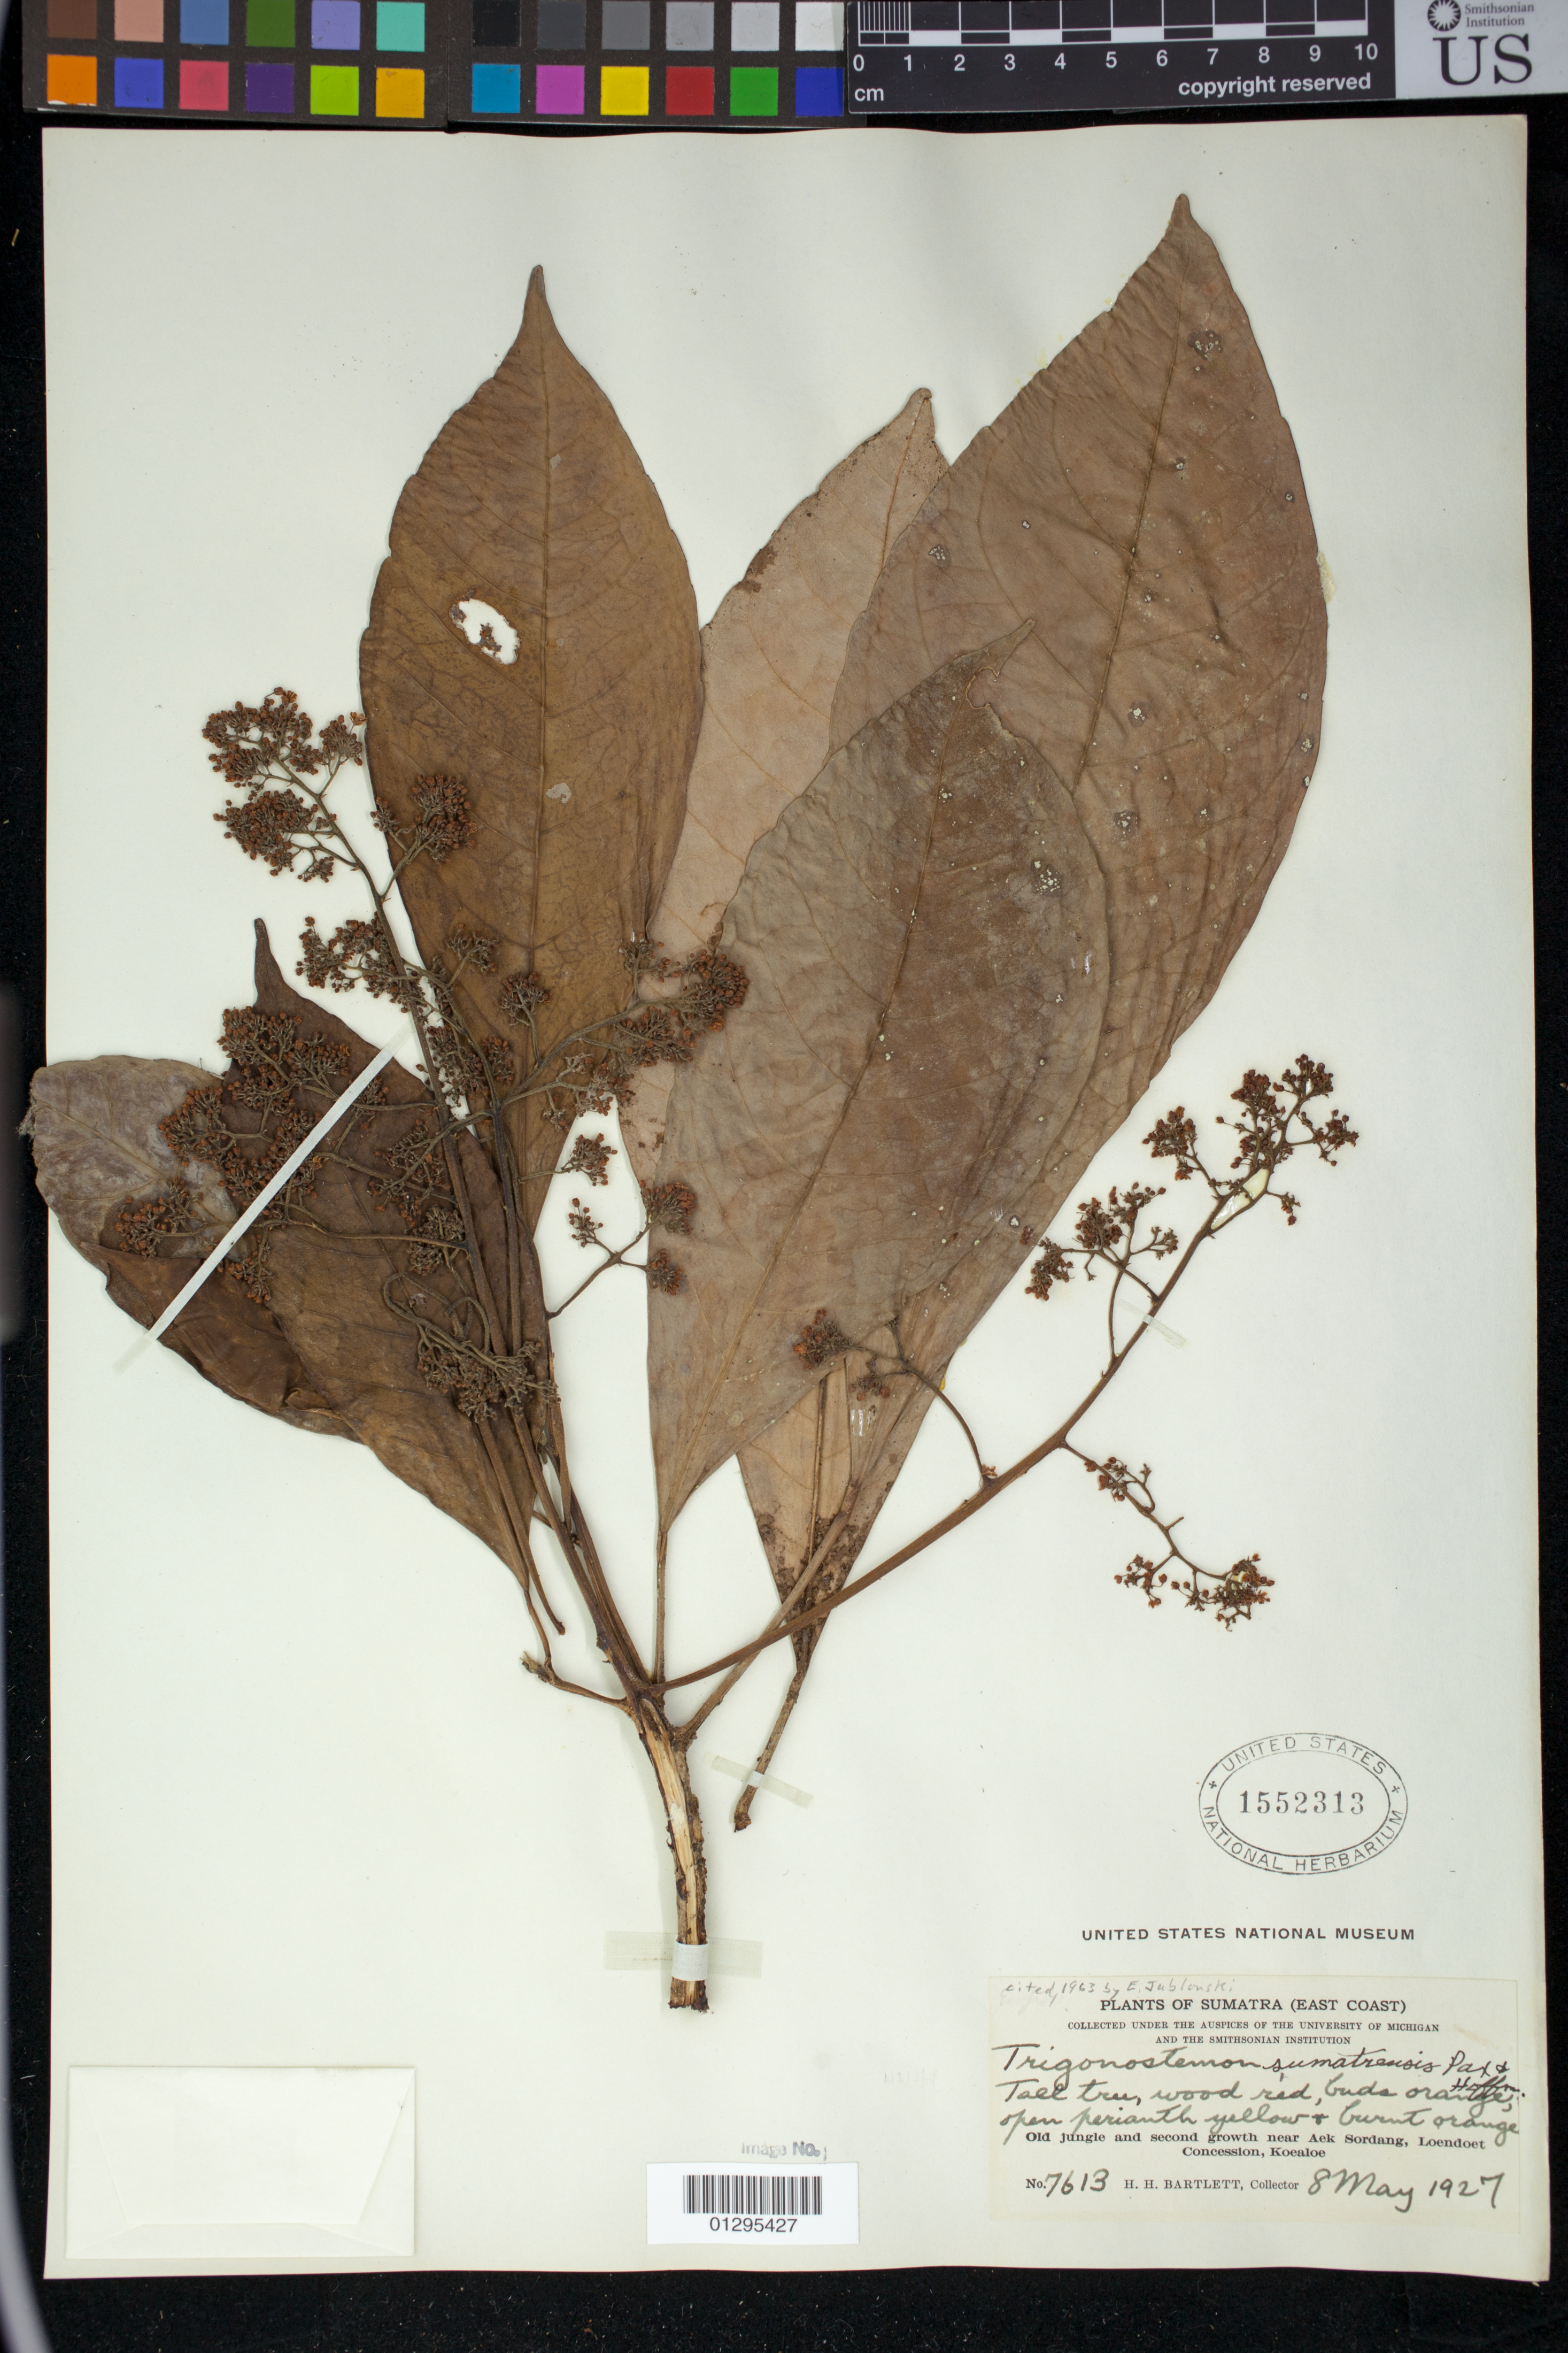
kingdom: Plantae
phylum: Tracheophyta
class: Magnoliopsida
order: Malpighiales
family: Euphorbiaceae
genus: Trigonostemon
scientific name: Trigonostemon sumatranus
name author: Pax & K. Hoffm.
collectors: H. H. Bartlett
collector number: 7613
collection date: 1927-05-08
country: Indonesia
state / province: Sumatra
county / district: Sumatera Utara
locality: near Aek Sordang, Loendoet Concession, Koealoe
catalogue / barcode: US 1552313